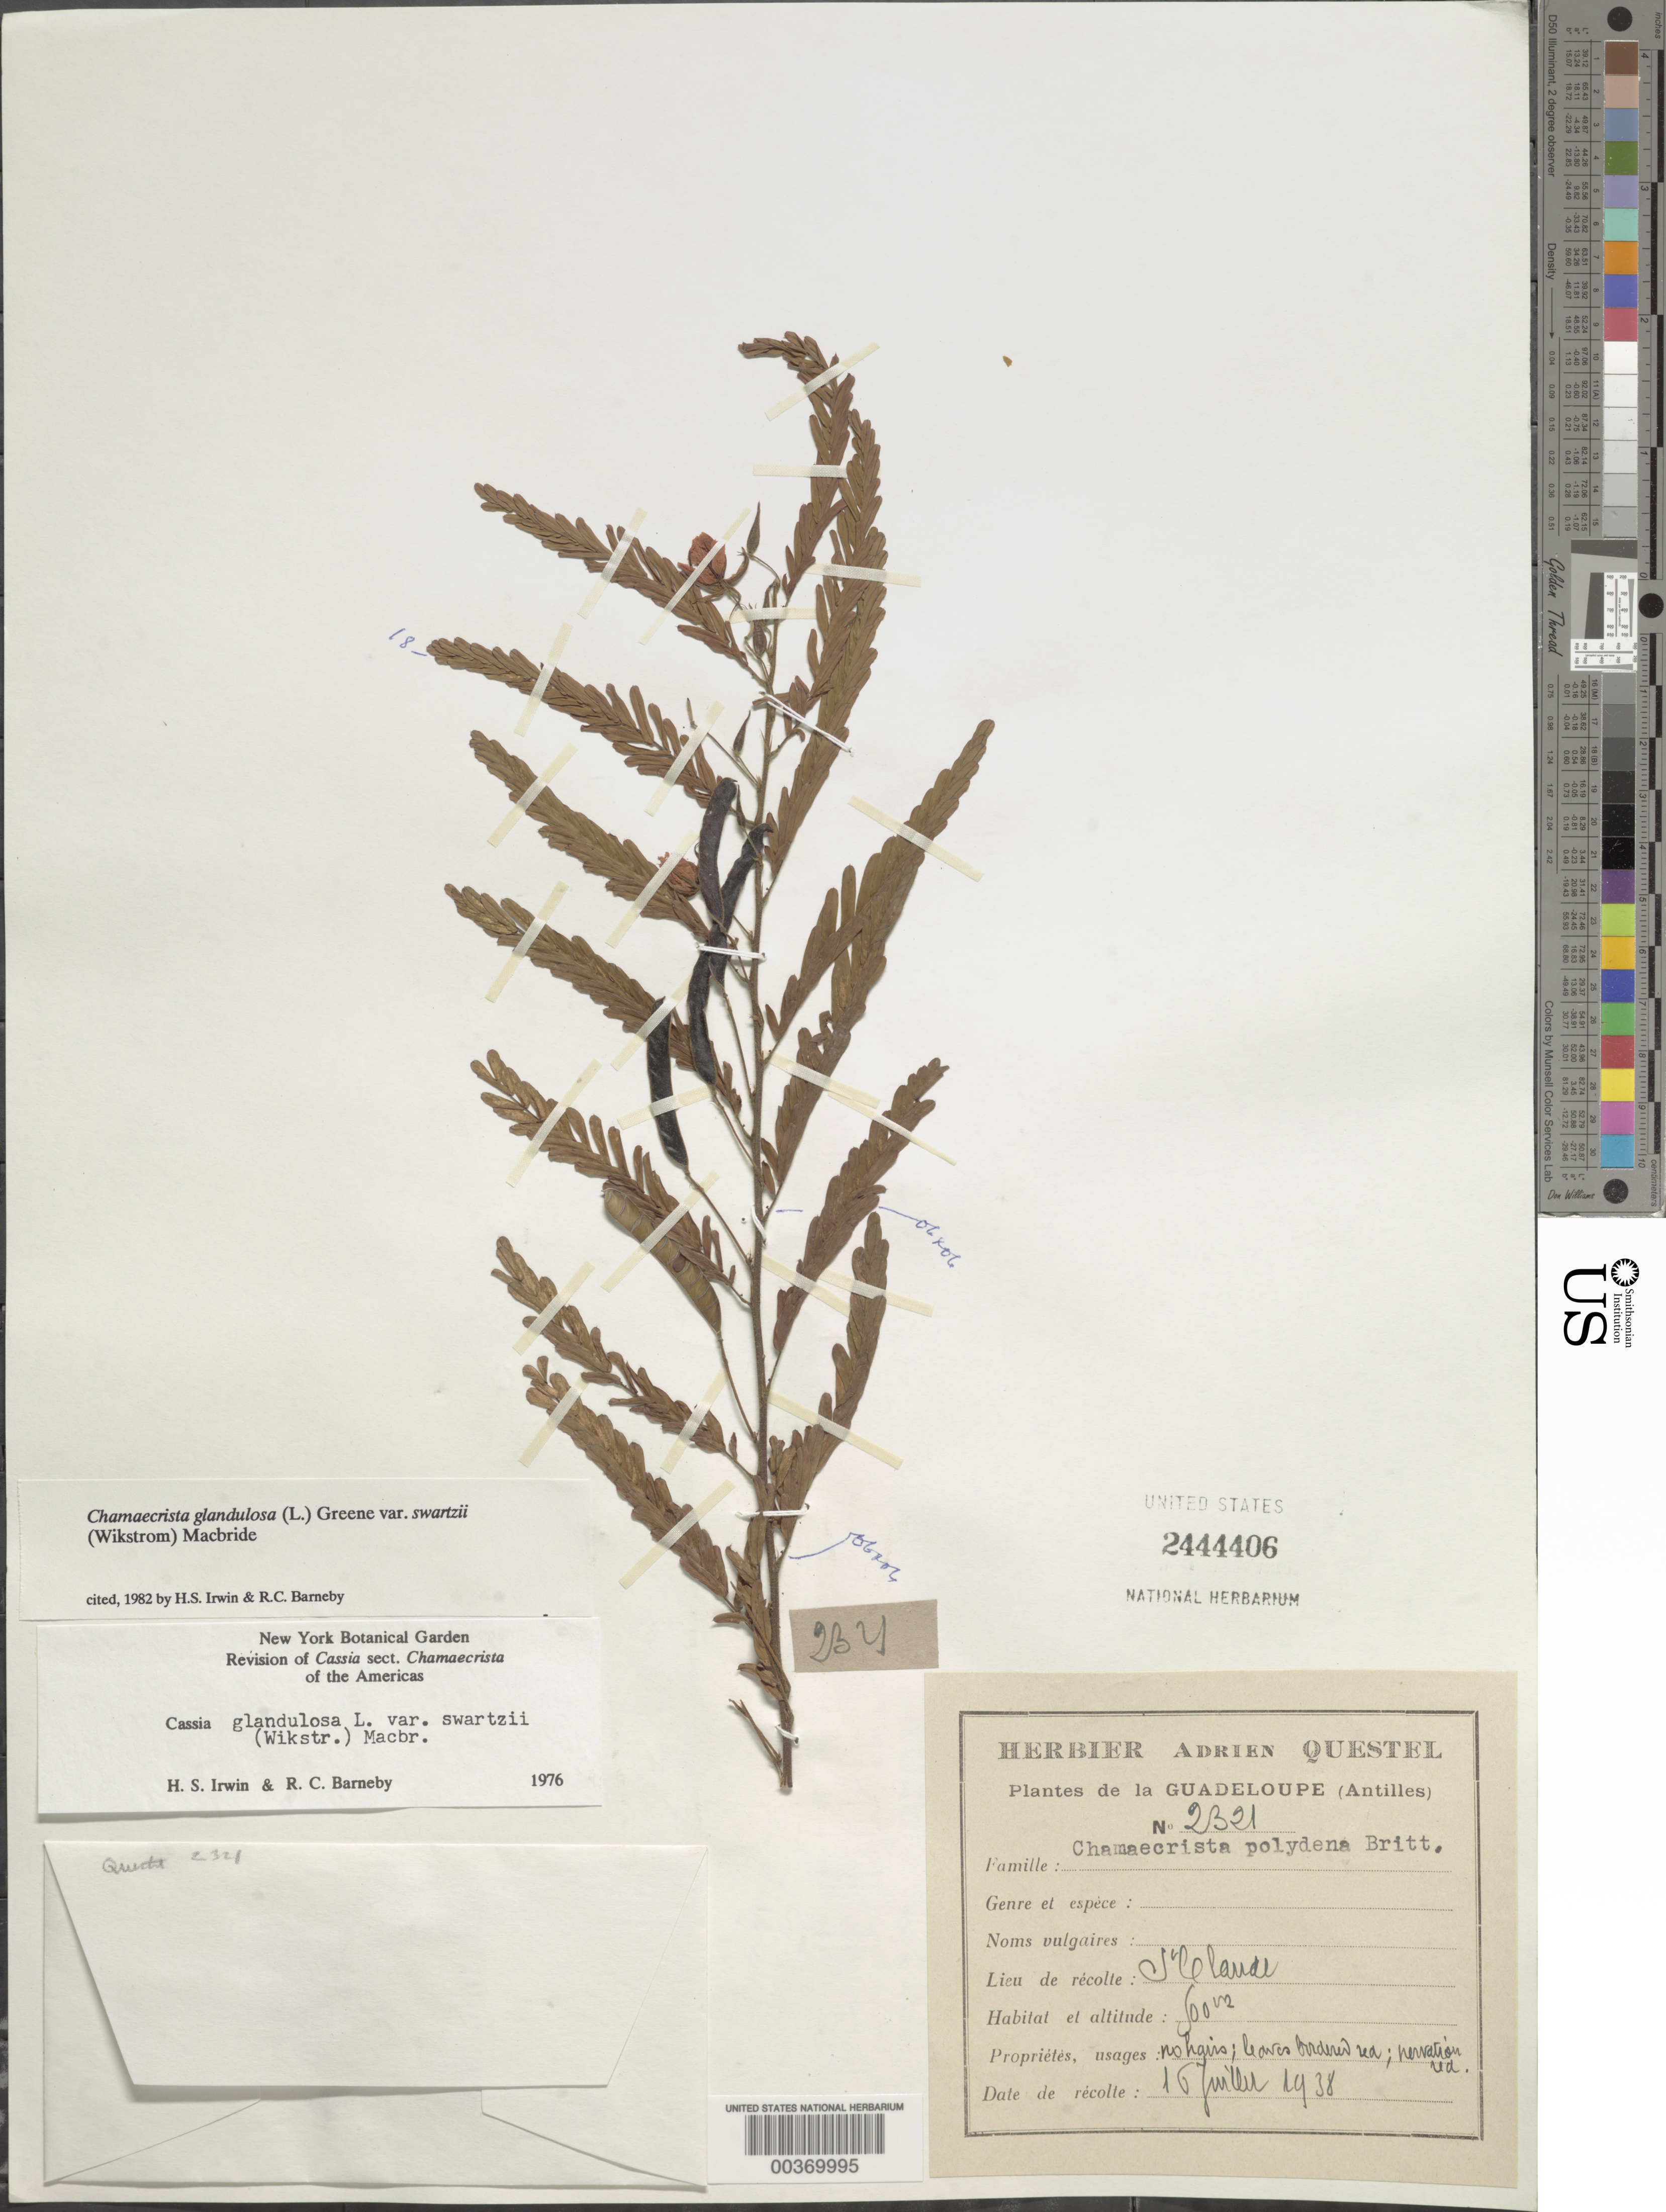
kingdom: Plantae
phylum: Tracheophyta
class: Magnoliopsida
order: Fabales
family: Fabaceae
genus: Chamaecrista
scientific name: Chamaecrista glandulosa var. swartzii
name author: (Wikstr.) H.S. Irwin & Barneby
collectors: A. Questel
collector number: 2321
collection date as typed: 16 Jul 1938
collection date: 1938-07-16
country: Guadeloupe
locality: St. claude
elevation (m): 500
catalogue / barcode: US 2444406